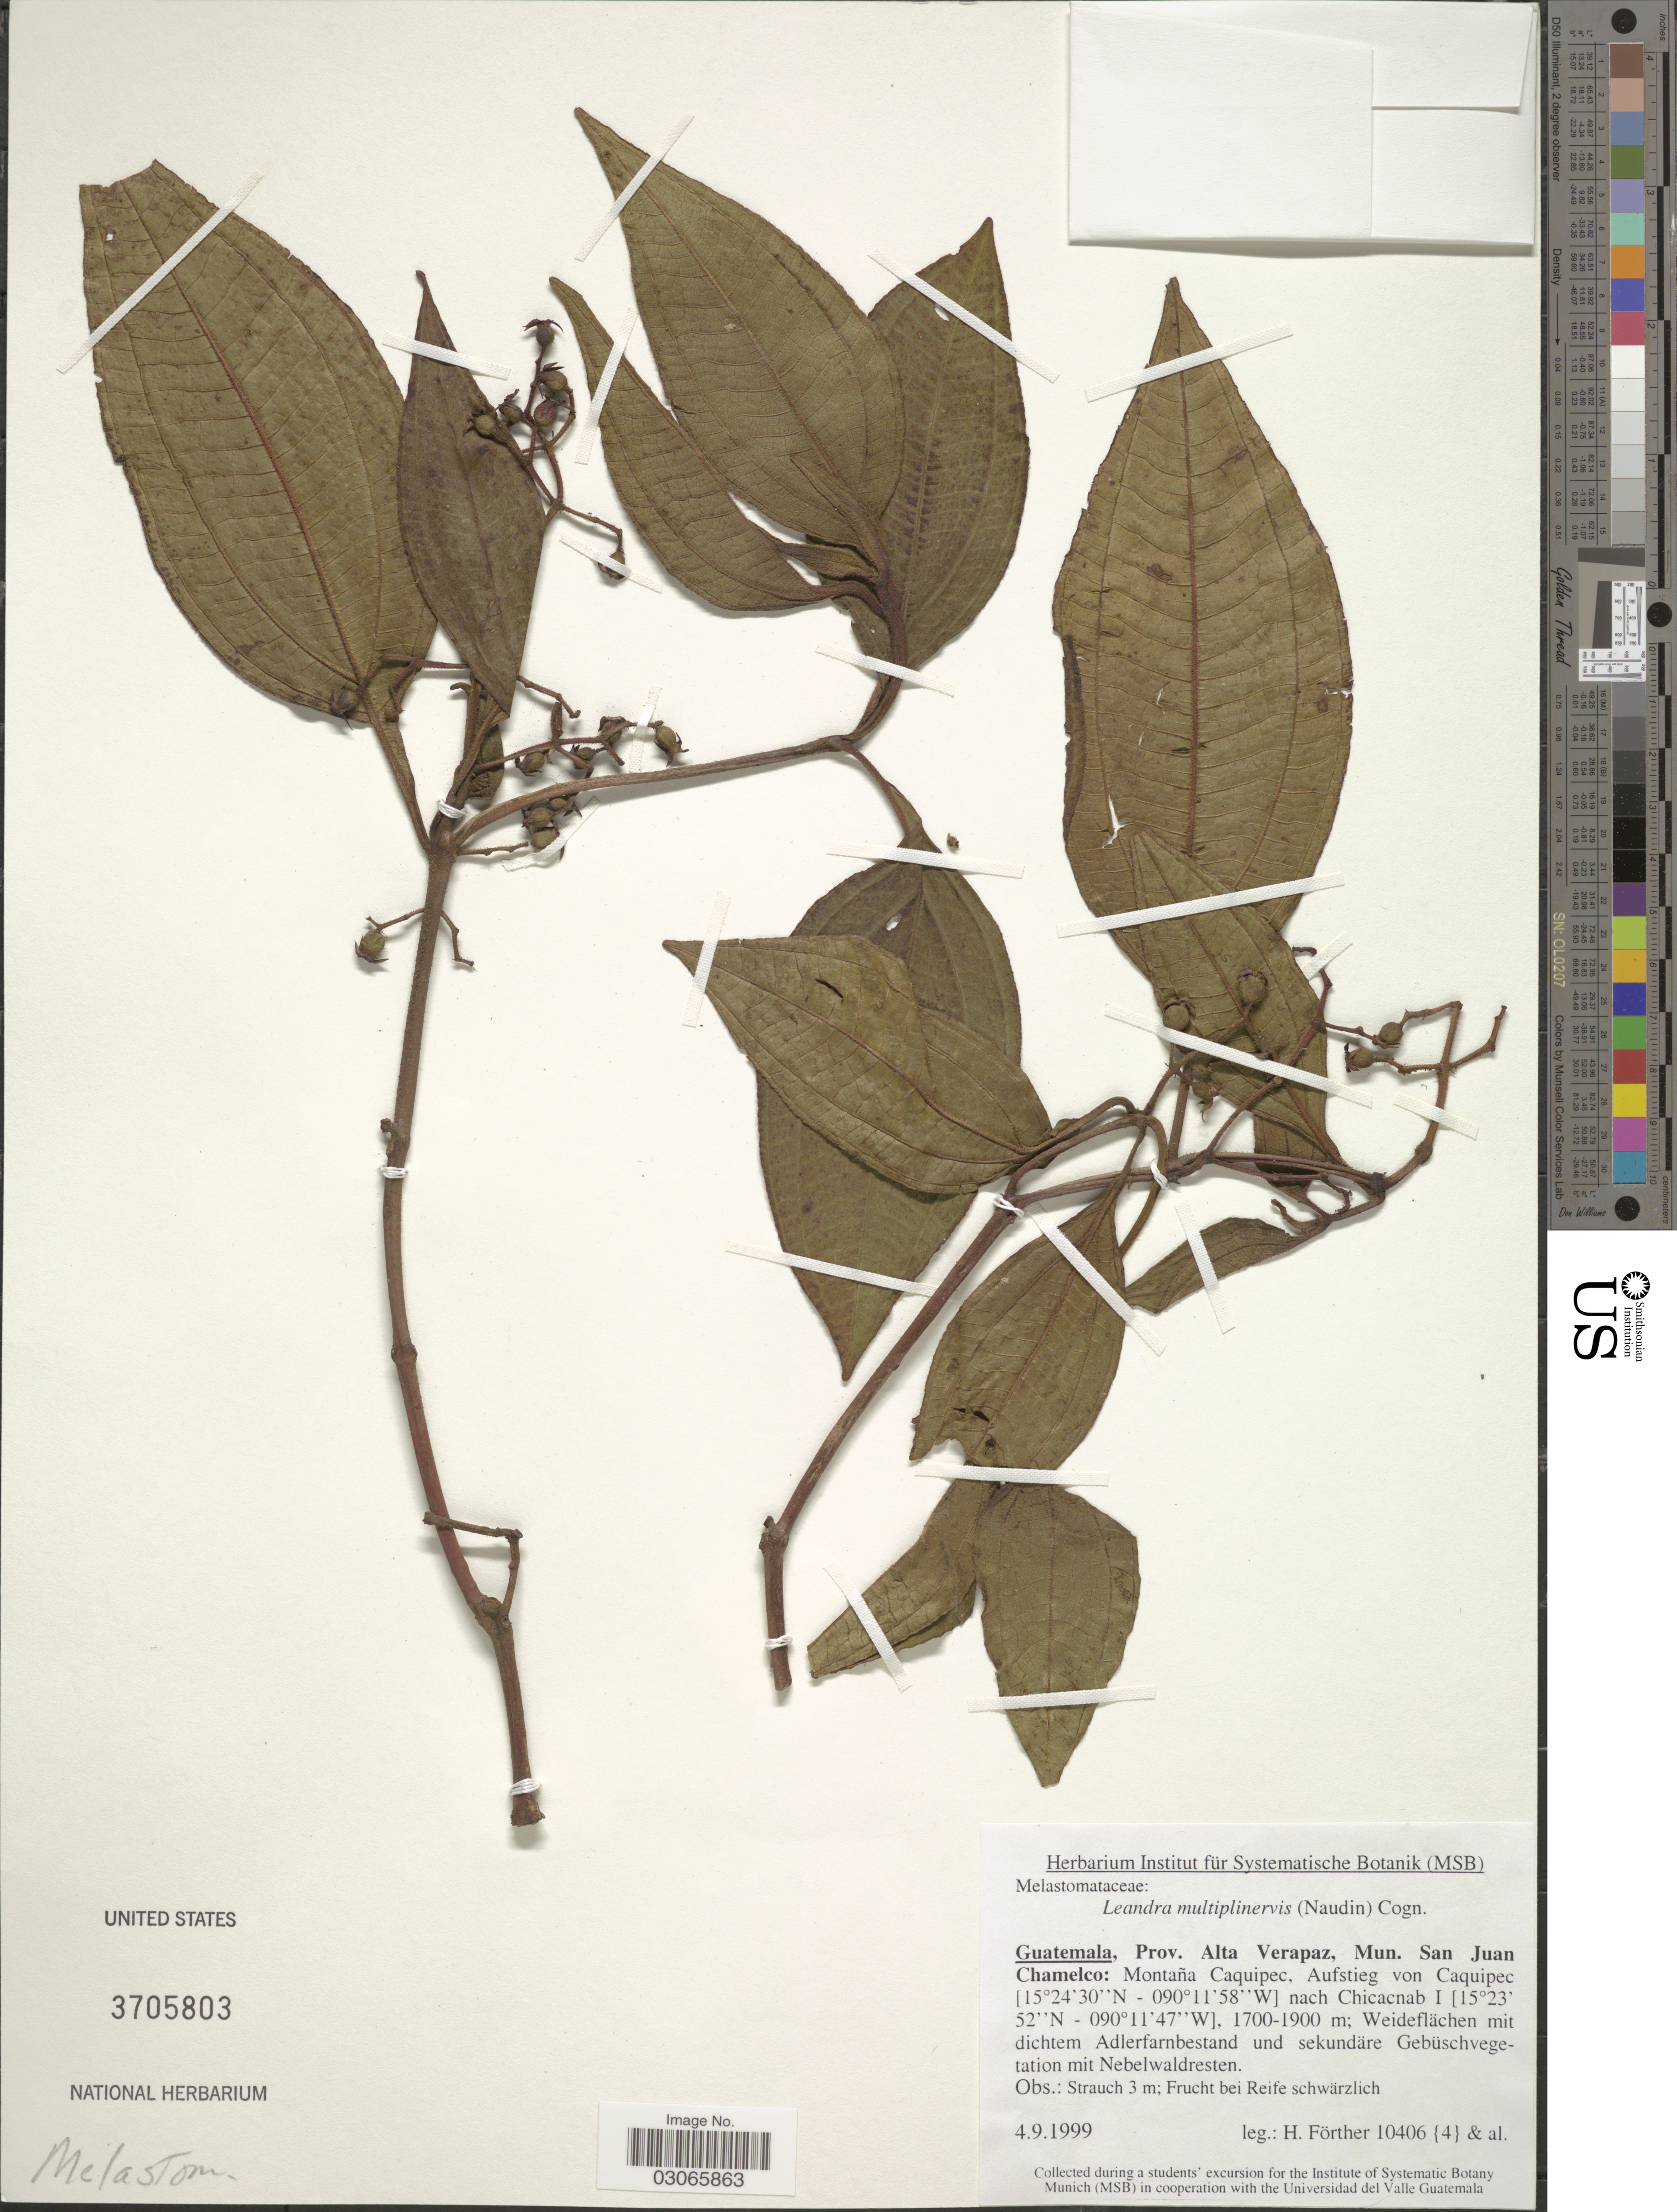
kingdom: Plantae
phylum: Tracheophyta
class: Magnoliopsida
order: Myrtales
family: Melastomataceae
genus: Leandra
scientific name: Leandra multiplinervis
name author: (Naudin) Cogn.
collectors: H. Förther & et al.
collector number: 10406 {4}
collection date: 1999-09-04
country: Guatemala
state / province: Alta Verapaz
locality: Mun. San Juan Chamelco: Montaña Caquipec. Aufstieg von Caquipec nach Chicacnab.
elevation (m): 1700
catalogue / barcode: US 3705803